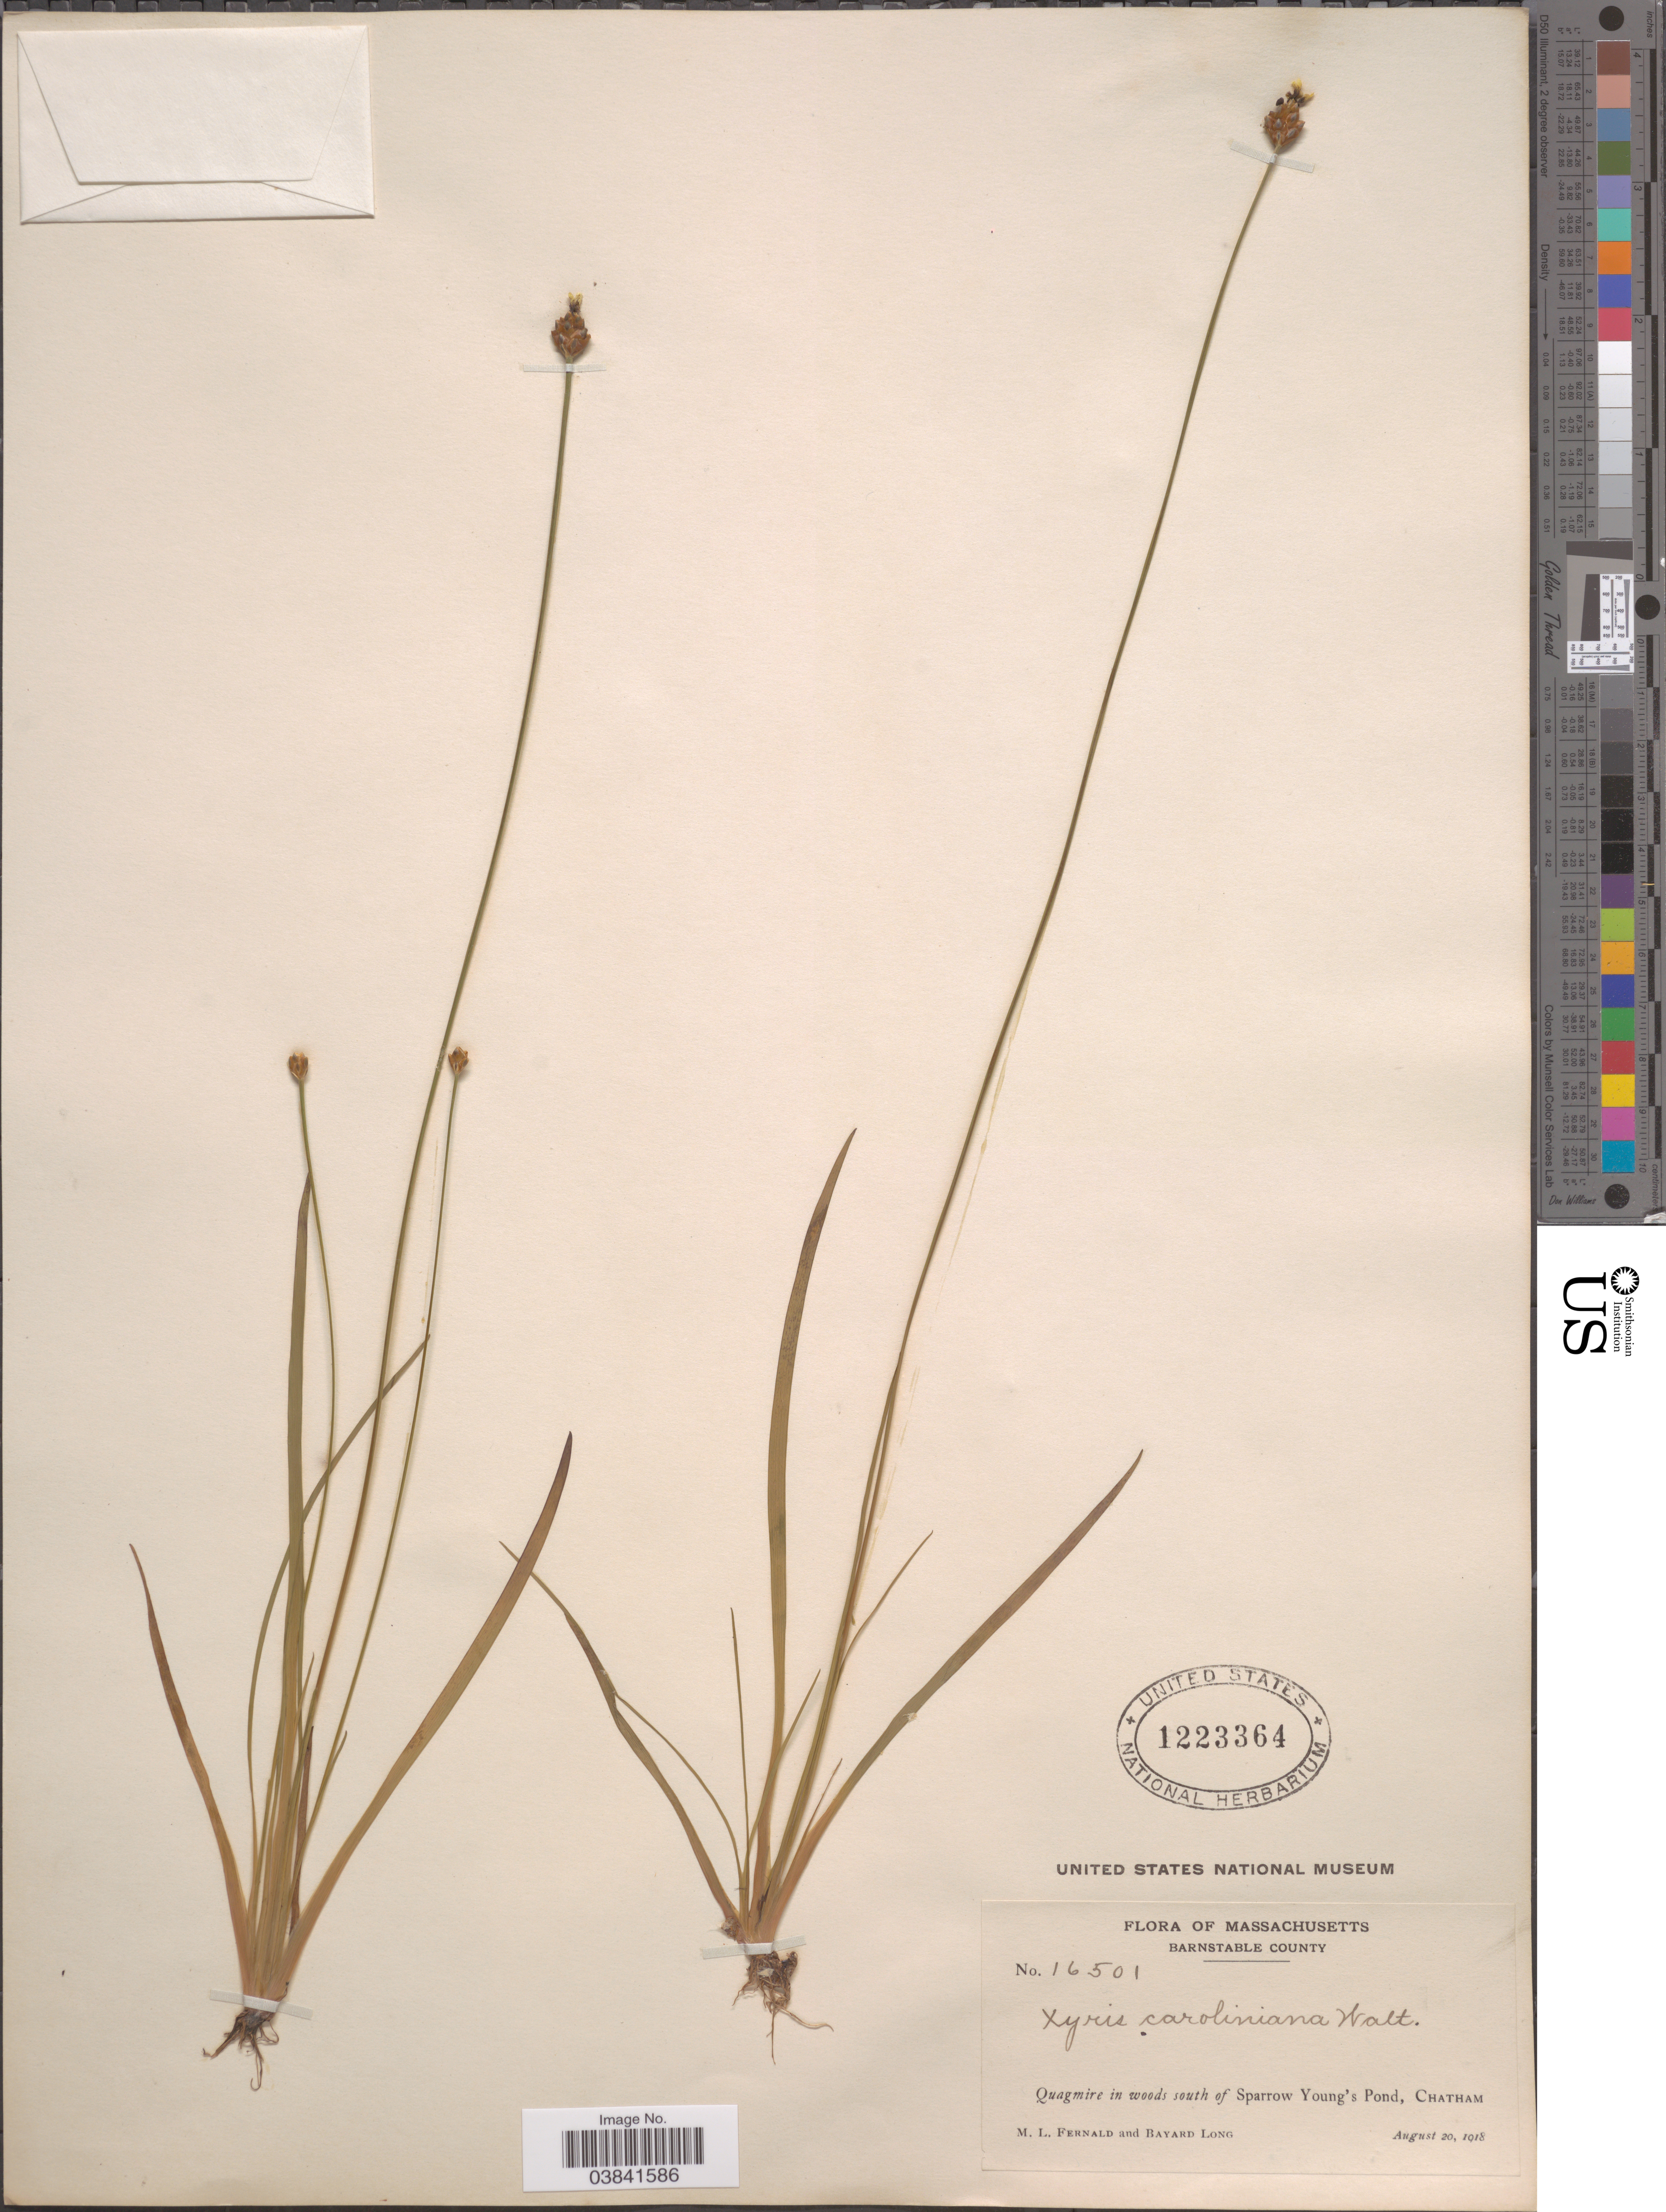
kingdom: Plantae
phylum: Tracheophyta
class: Liliopsida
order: Poales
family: Xyridaceae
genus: Xyris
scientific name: Xyris difformis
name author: Chapm.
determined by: Strong, Mark T., (BOT), Smithsonian Institution - National Museum of Natural History (UNITED STATES)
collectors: M. L. Fernald & B. Long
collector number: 16501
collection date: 1918-08-20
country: United States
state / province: Massachusetts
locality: Barnstable County. Quagmire in woods south of Sparrow Young's Pond, Chatham.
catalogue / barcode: US 1223364